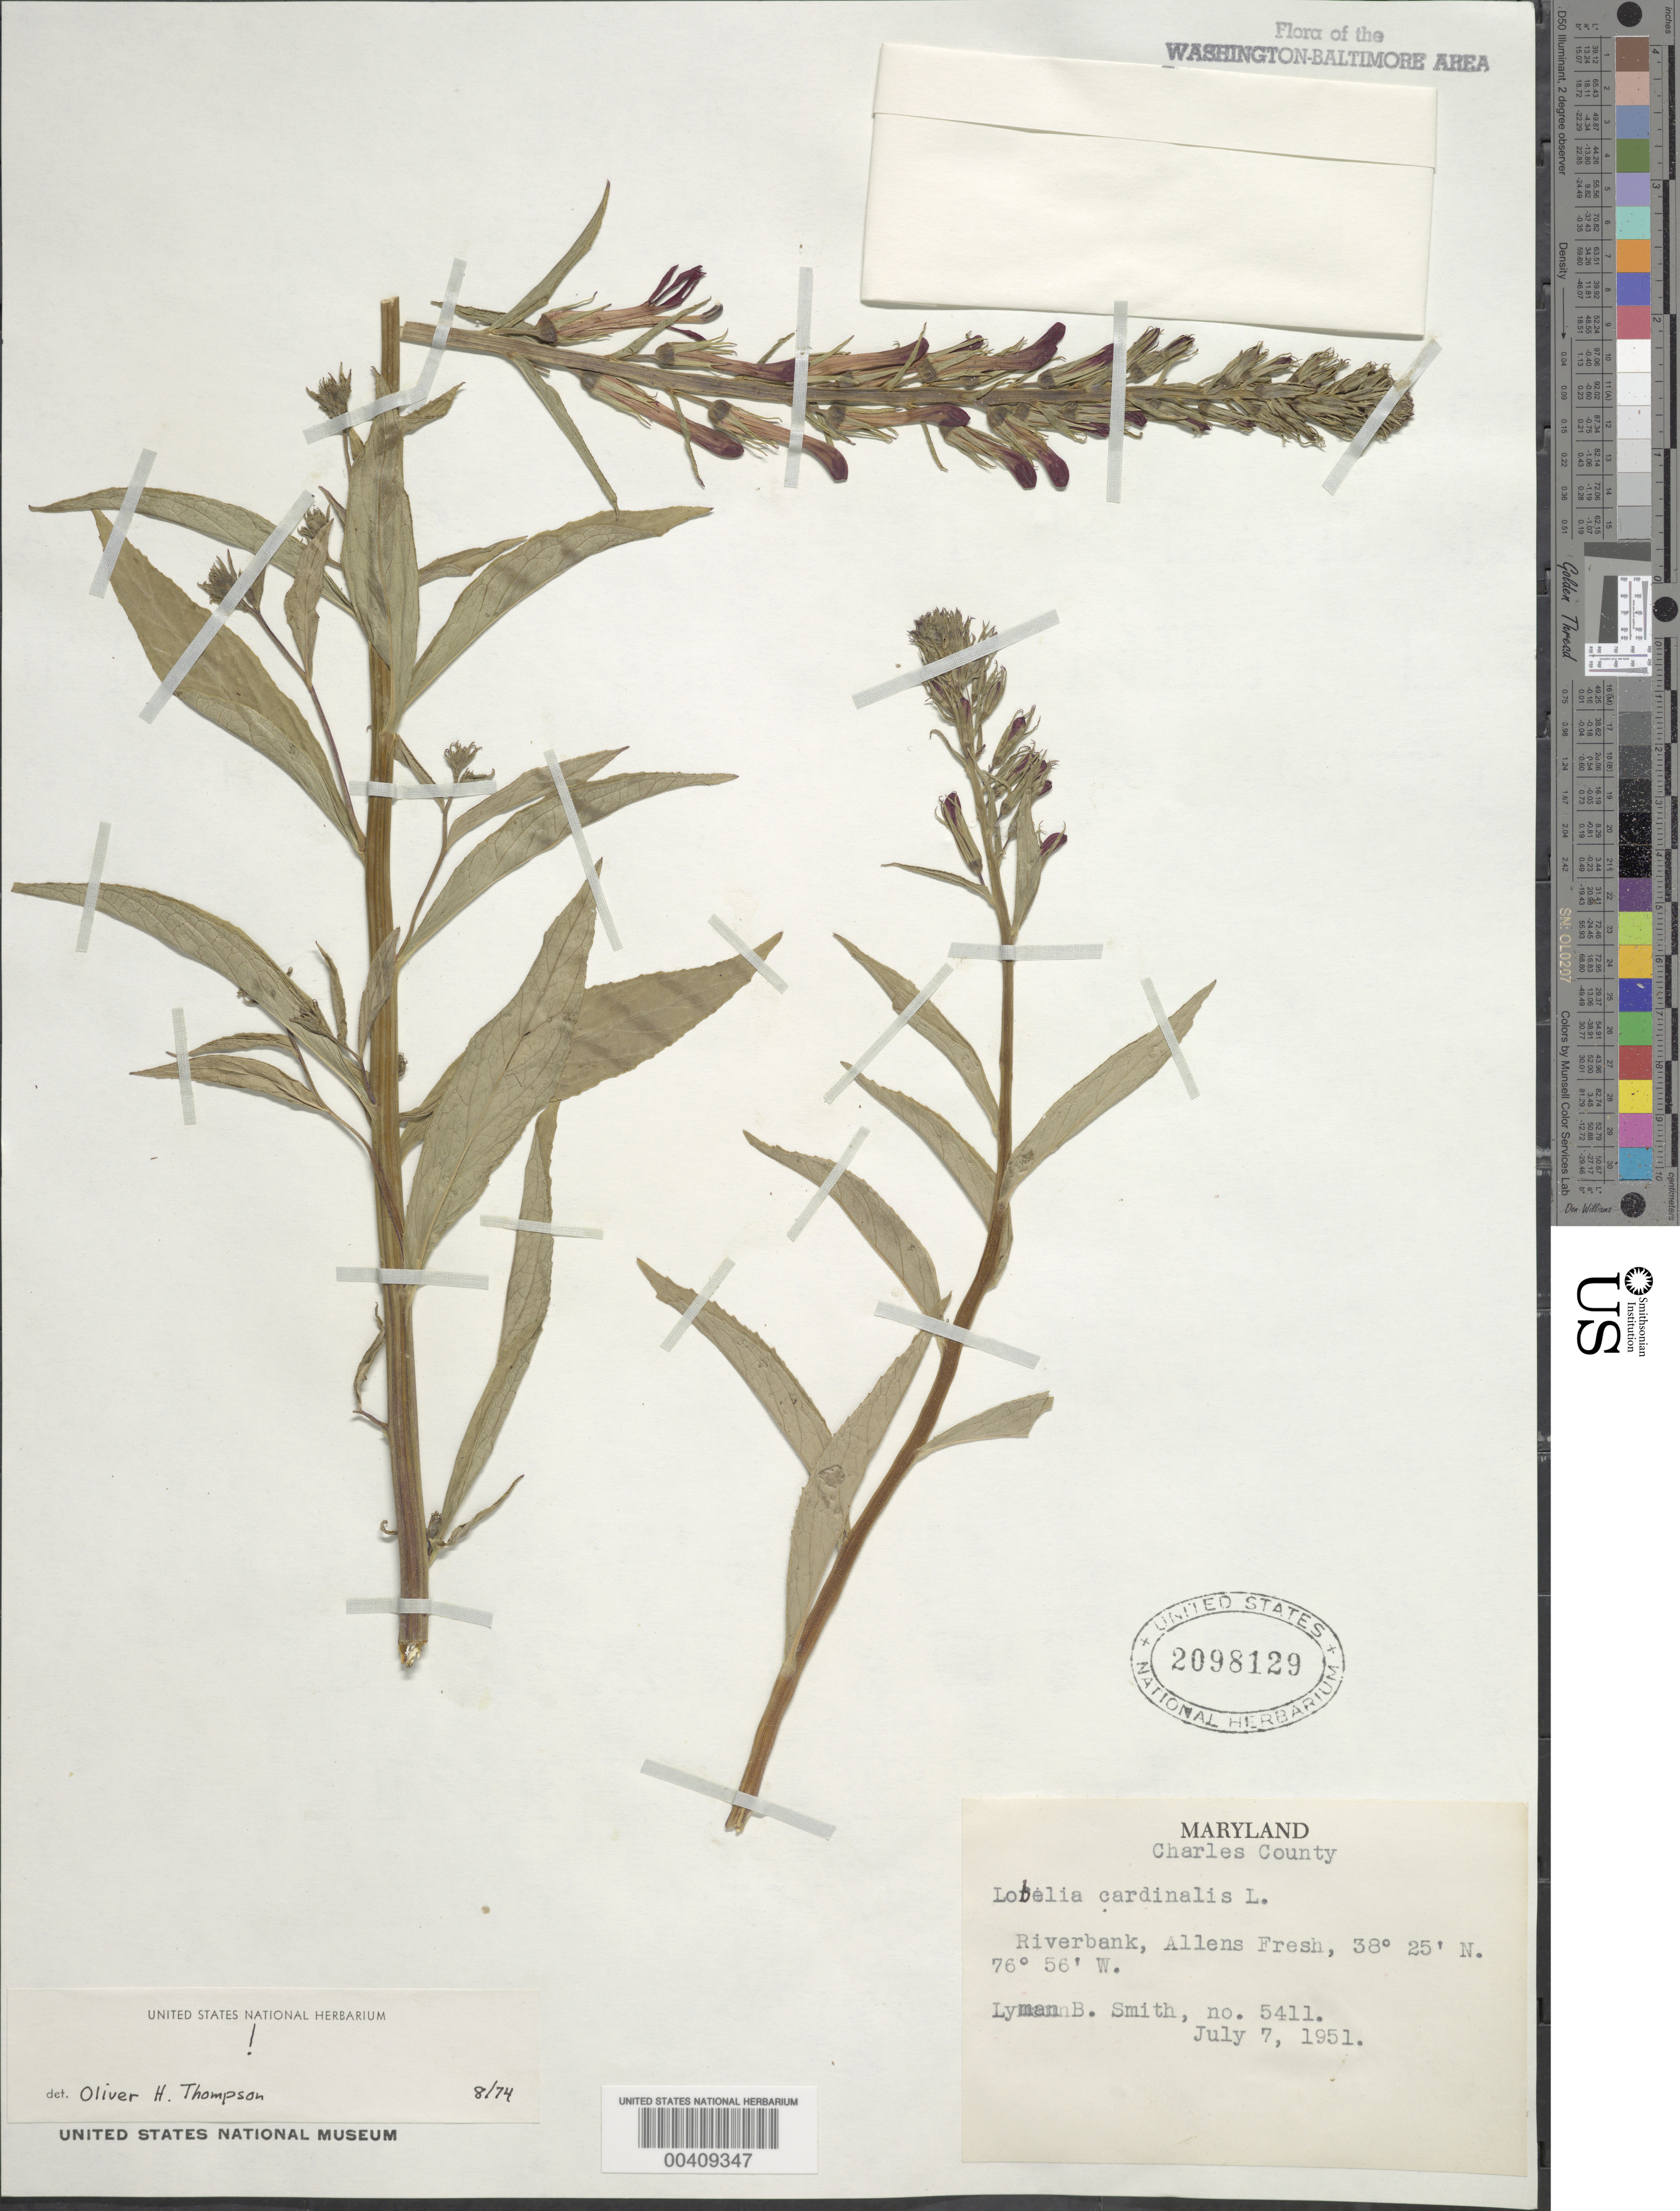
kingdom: Plantae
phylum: Tracheophyta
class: Magnoliopsida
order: Asterales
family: Campanulaceae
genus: Lobelia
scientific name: Lobelia cardinalis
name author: L.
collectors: L. Smith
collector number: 5411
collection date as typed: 07 Jul 1951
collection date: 1951-07-07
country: United States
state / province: Maryland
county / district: Charles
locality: Allens Fresh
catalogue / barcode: US 2098129